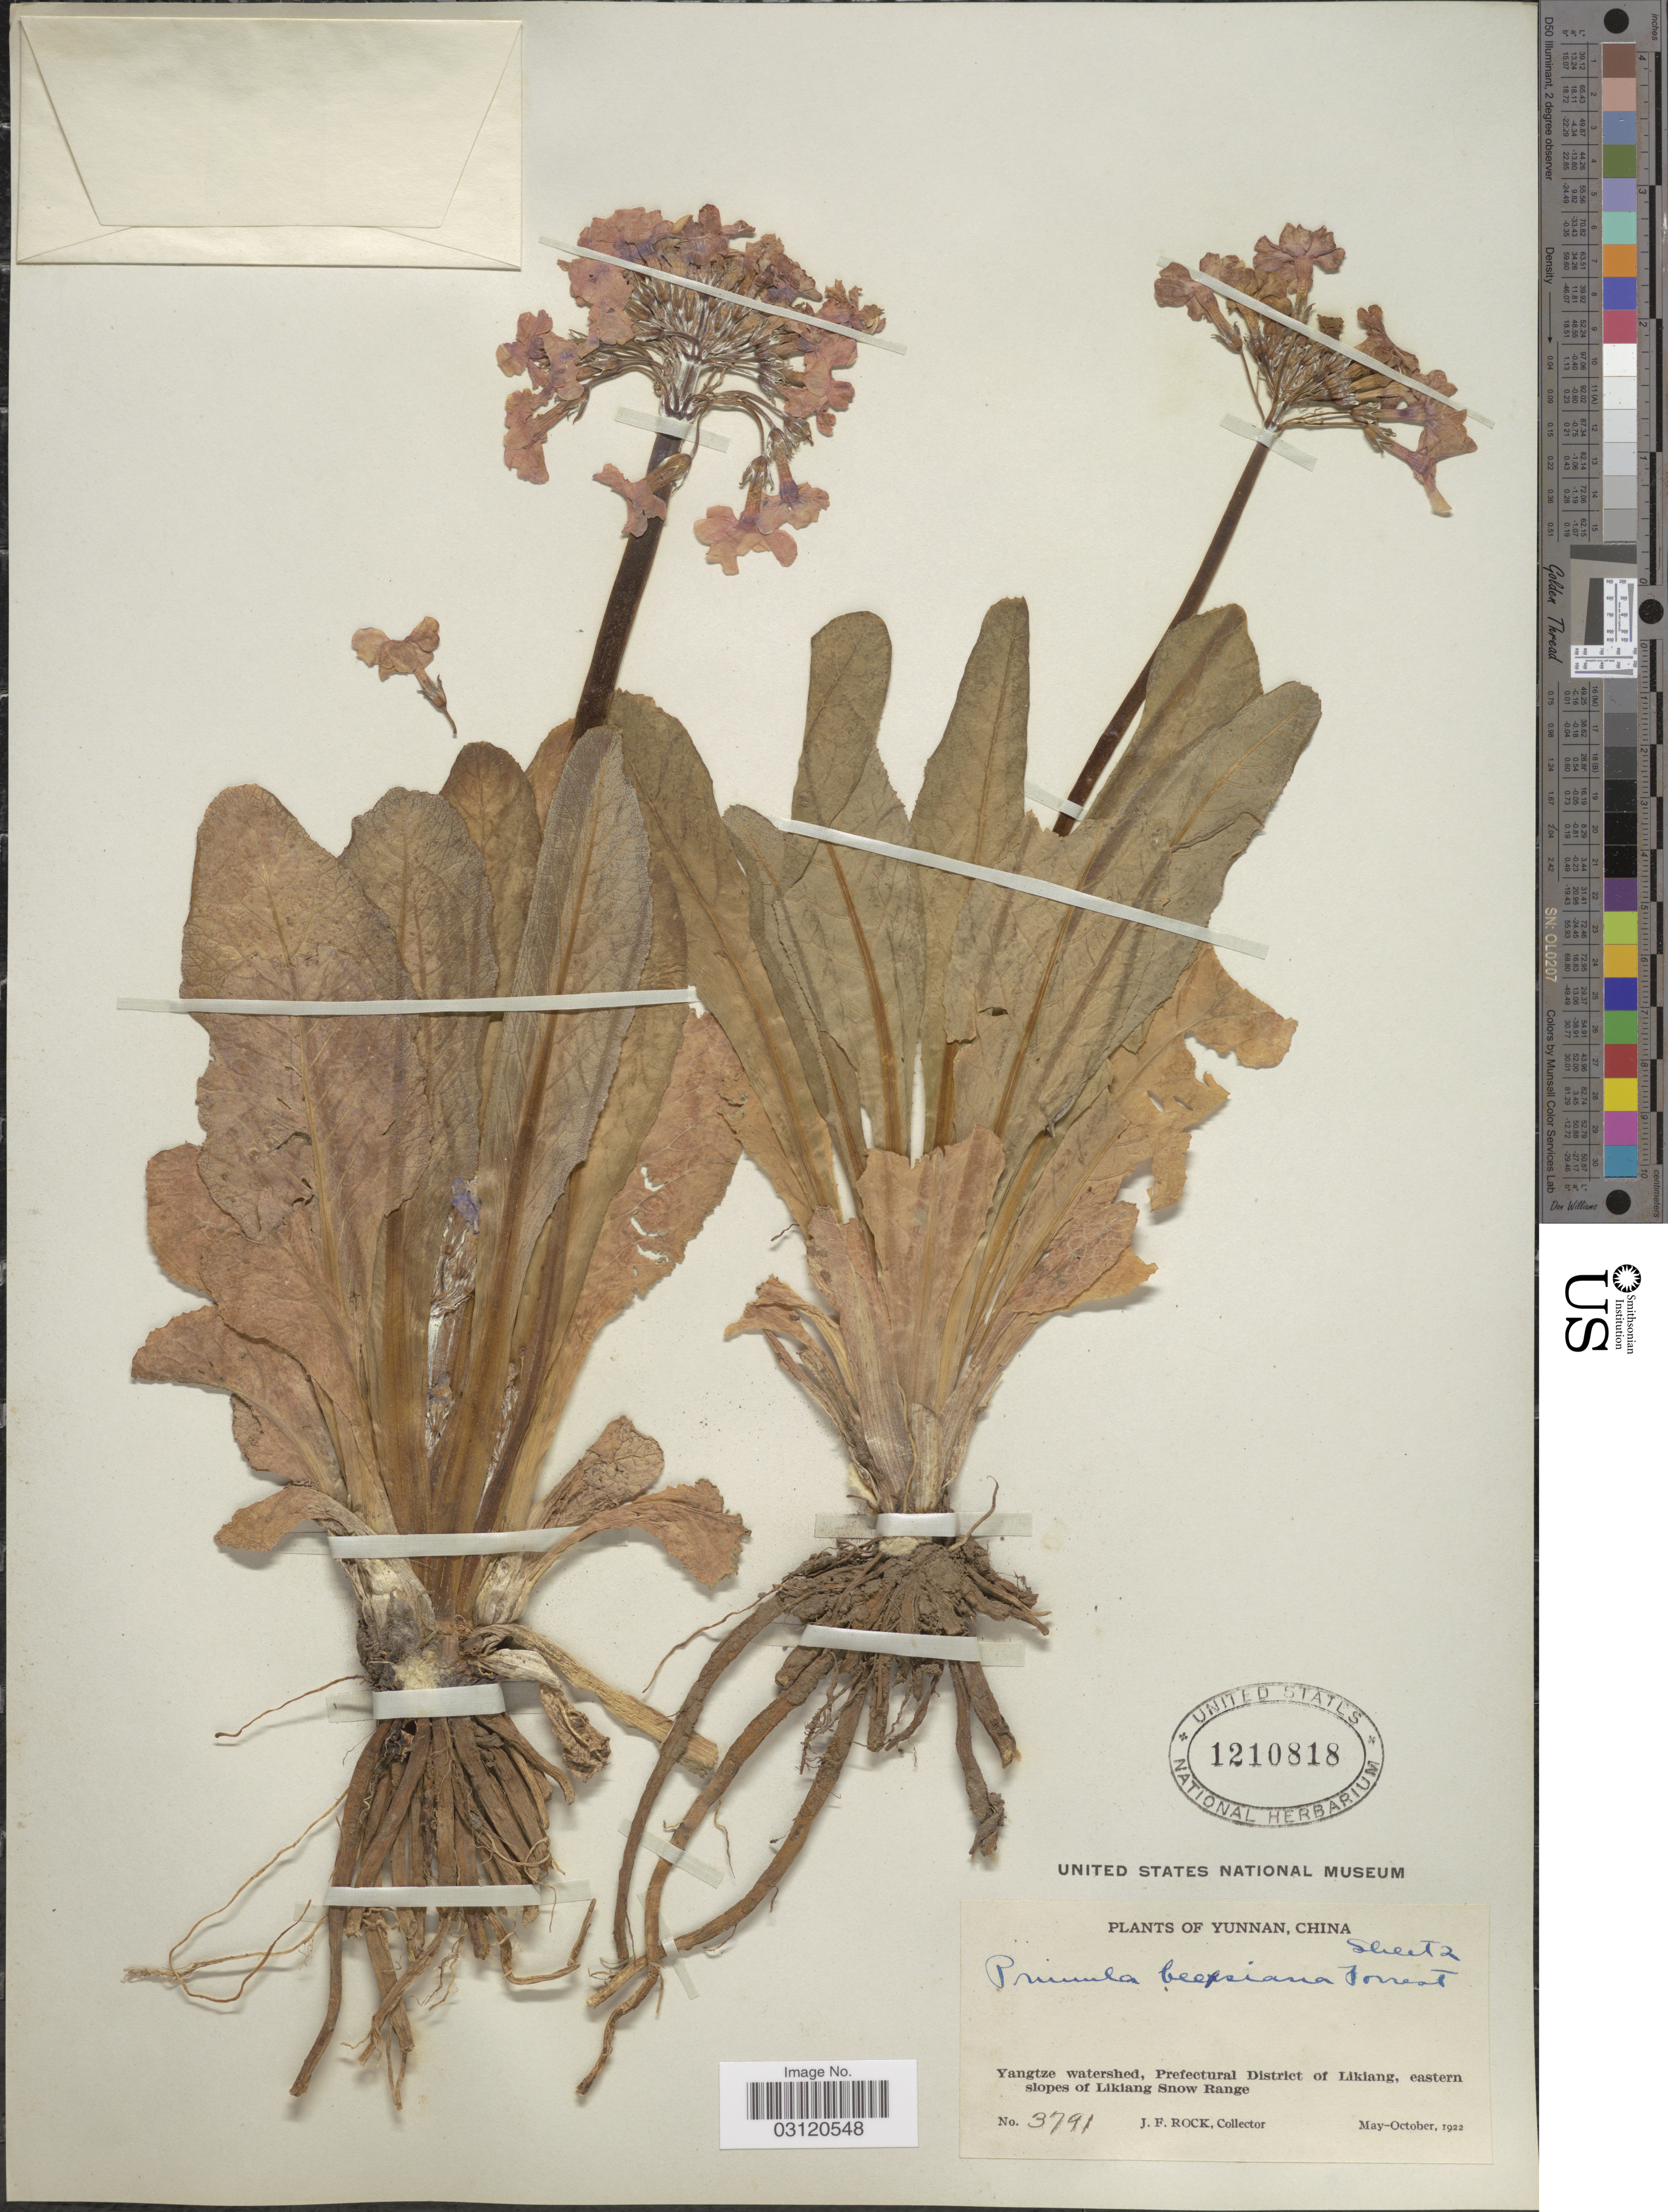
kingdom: Plantae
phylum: Tracheophyta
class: Magnoliopsida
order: Ericales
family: Primulaceae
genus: Primula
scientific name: Primula beesiana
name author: Forrest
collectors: J. Rock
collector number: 3791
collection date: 1922-05/1922-10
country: China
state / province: Yunnan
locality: Yangtze watershed, Prefectural District of Likiang, eastern slopes of Likiang Snow Range.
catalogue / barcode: US 1210818